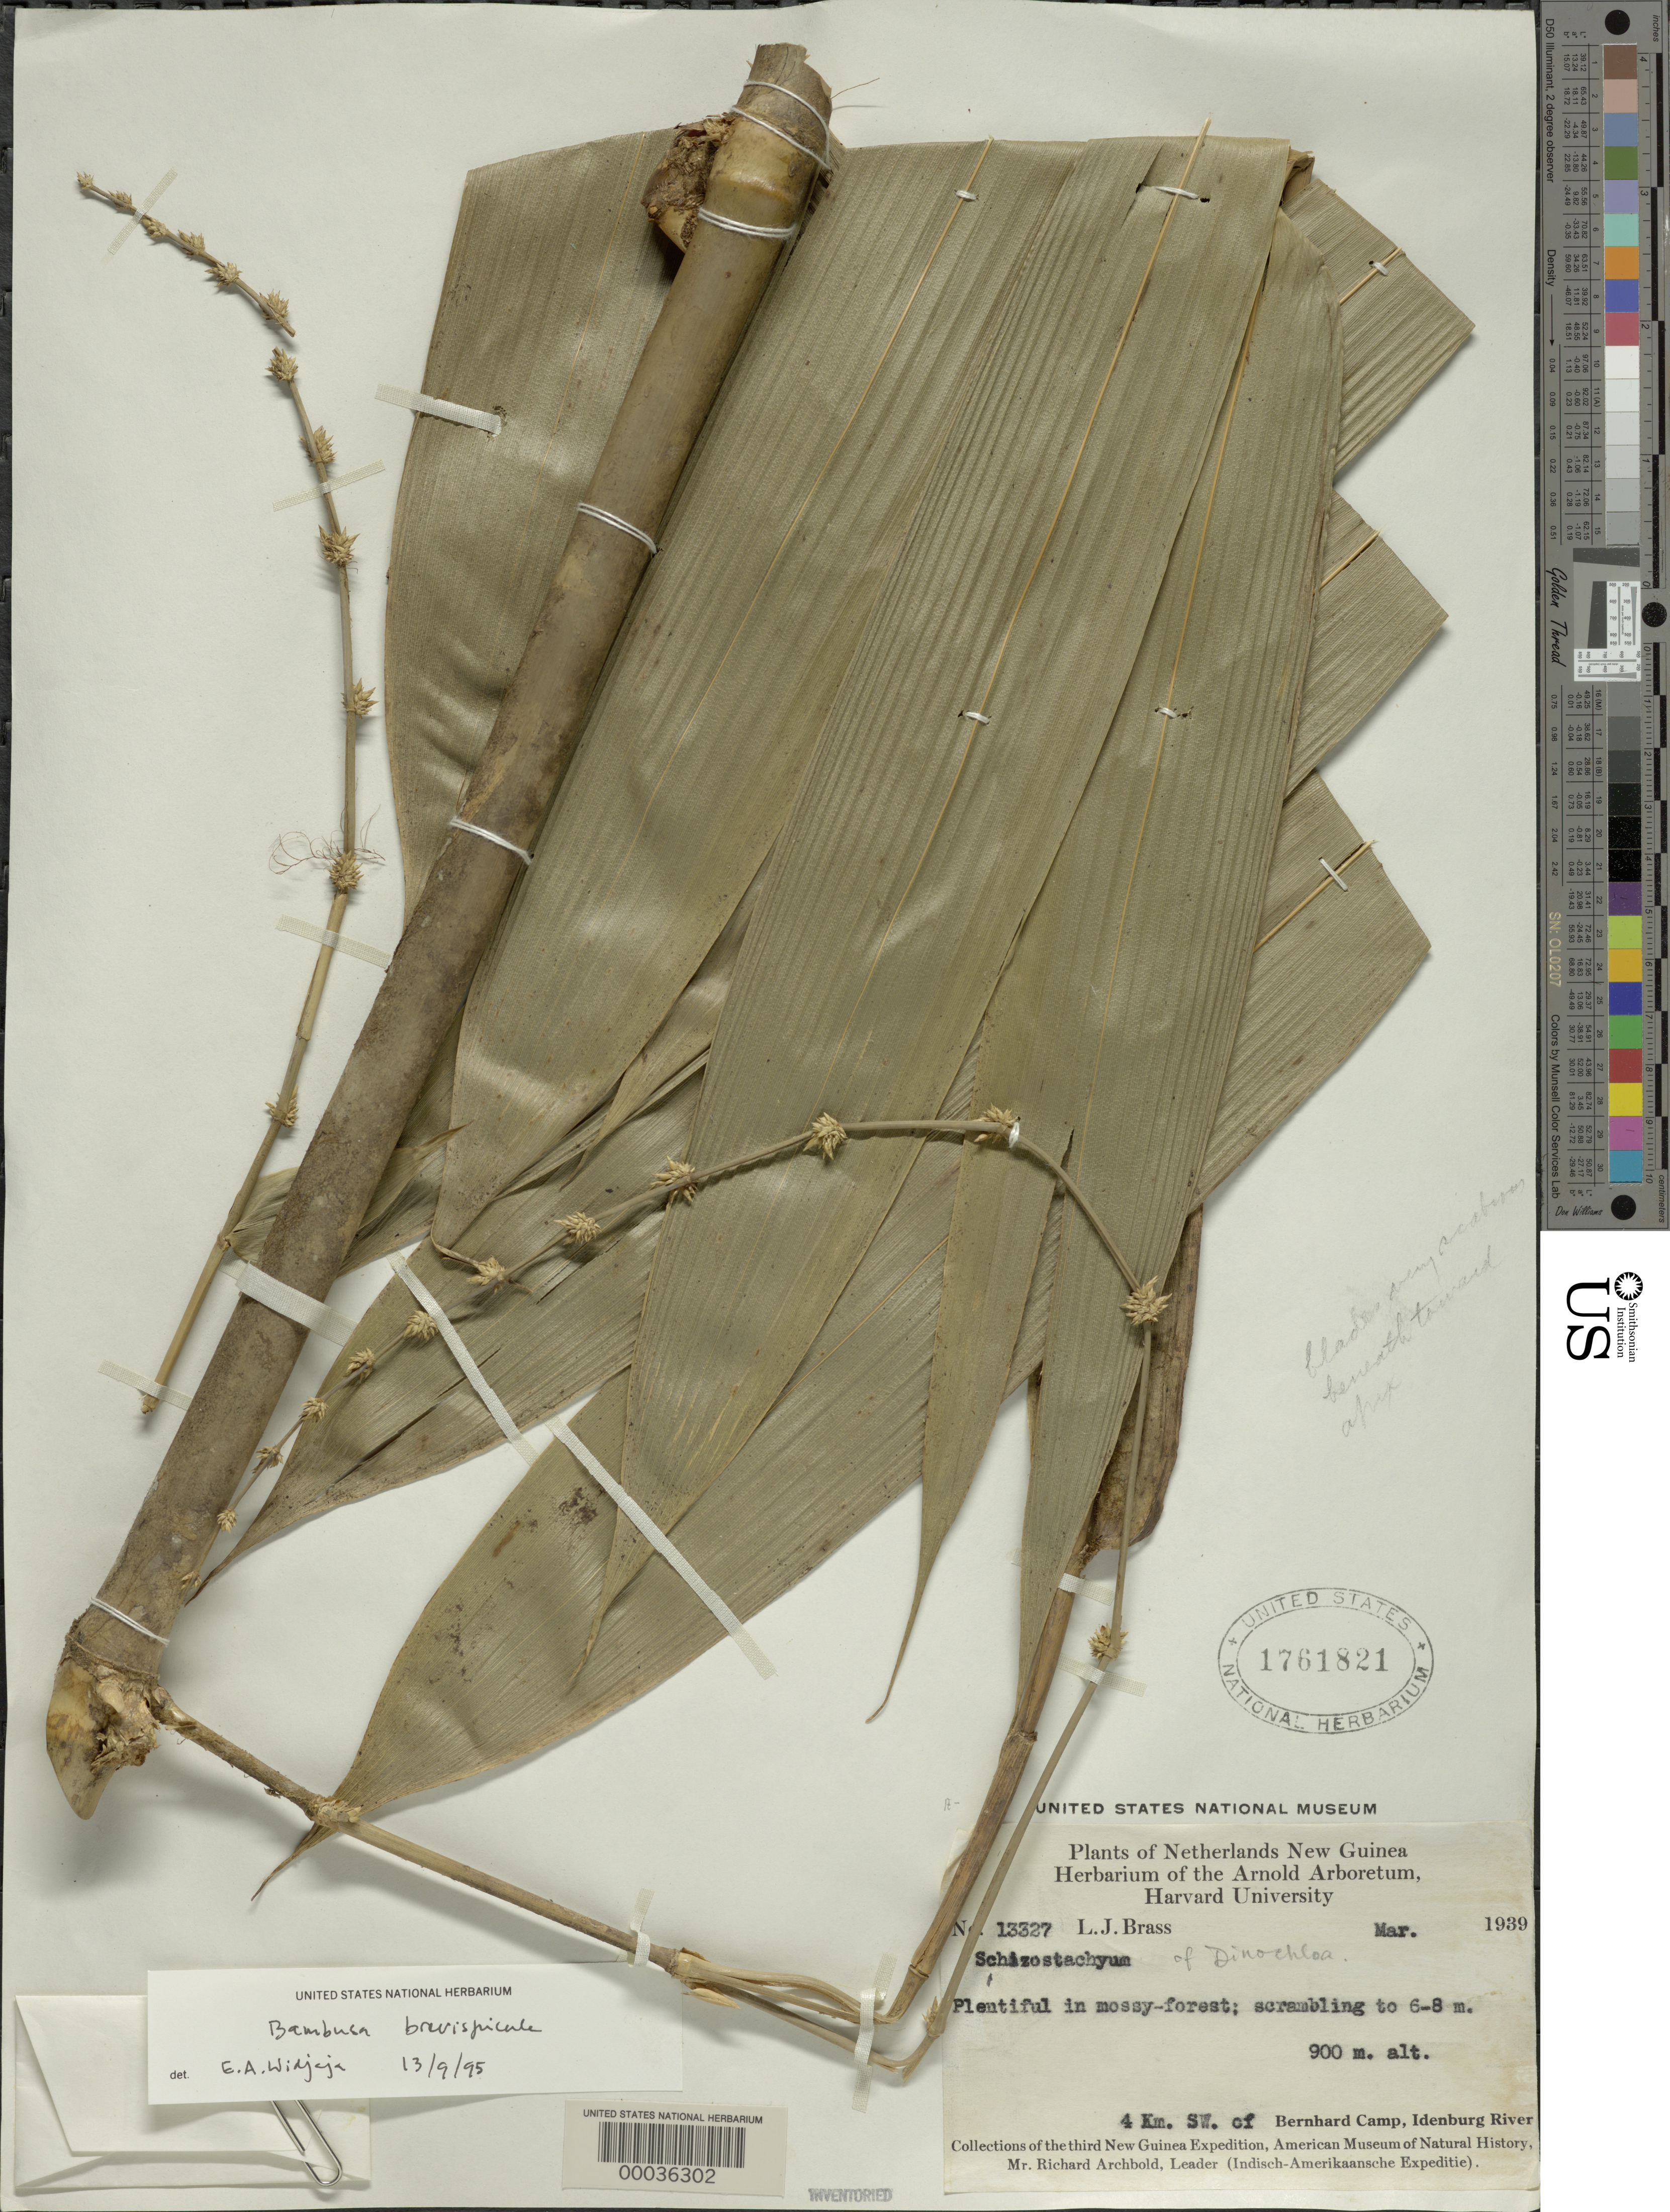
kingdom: Plantae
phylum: Tracheophyta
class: Liliopsida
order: Poales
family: Poaceae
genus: Bambusa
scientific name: Bambusa brevispicula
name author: Holttum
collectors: L. J. Brass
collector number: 13327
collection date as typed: Mar 1939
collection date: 1939-03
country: Indonesia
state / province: Papua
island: New Guinea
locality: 4 km sw of bernhard camp, idenburg river. Irian Barat.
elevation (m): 900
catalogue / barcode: US 1761821